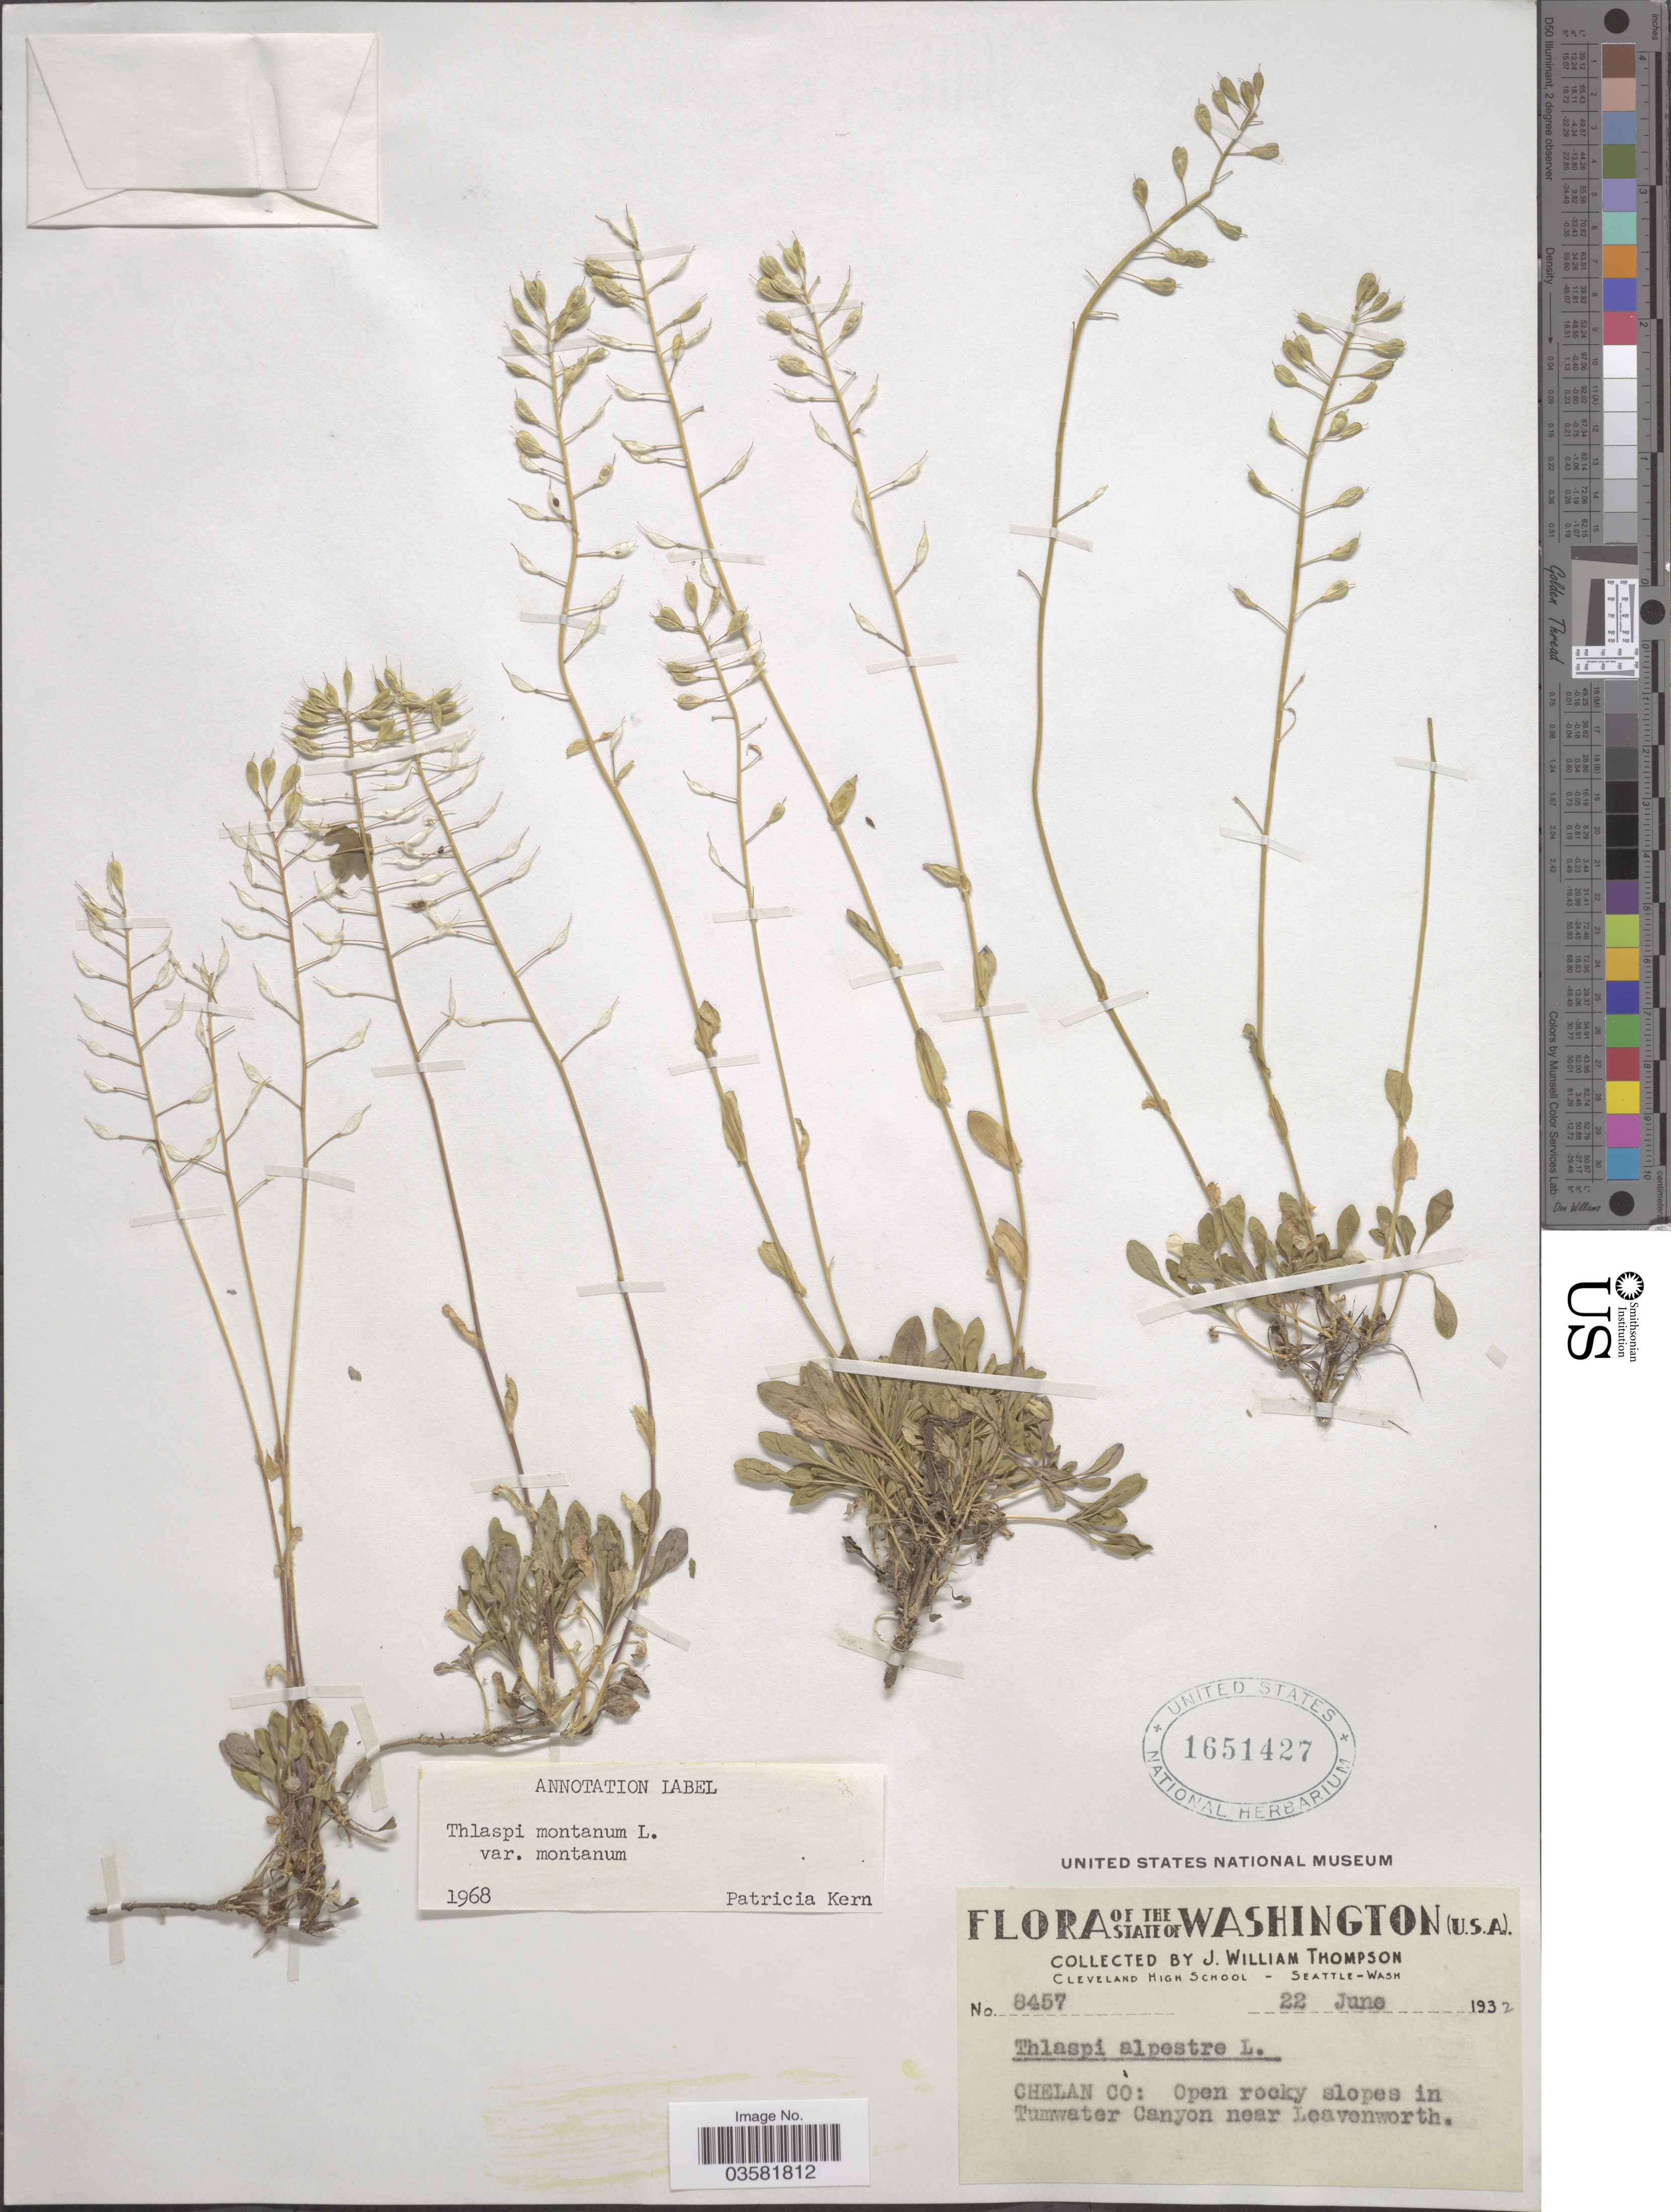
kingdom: Plantae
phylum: Tracheophyta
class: Magnoliopsida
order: Brassicales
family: Brassicaceae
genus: Thlaspi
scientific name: Thlaspi montanum var. montanum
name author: L.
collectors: J. W. Thompson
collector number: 8457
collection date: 1932-06-22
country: United States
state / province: Washington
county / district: Chelan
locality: Chelan Co: Open rocky slopes in Tumwater Canyon near Leavenworth.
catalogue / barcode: US 1651427